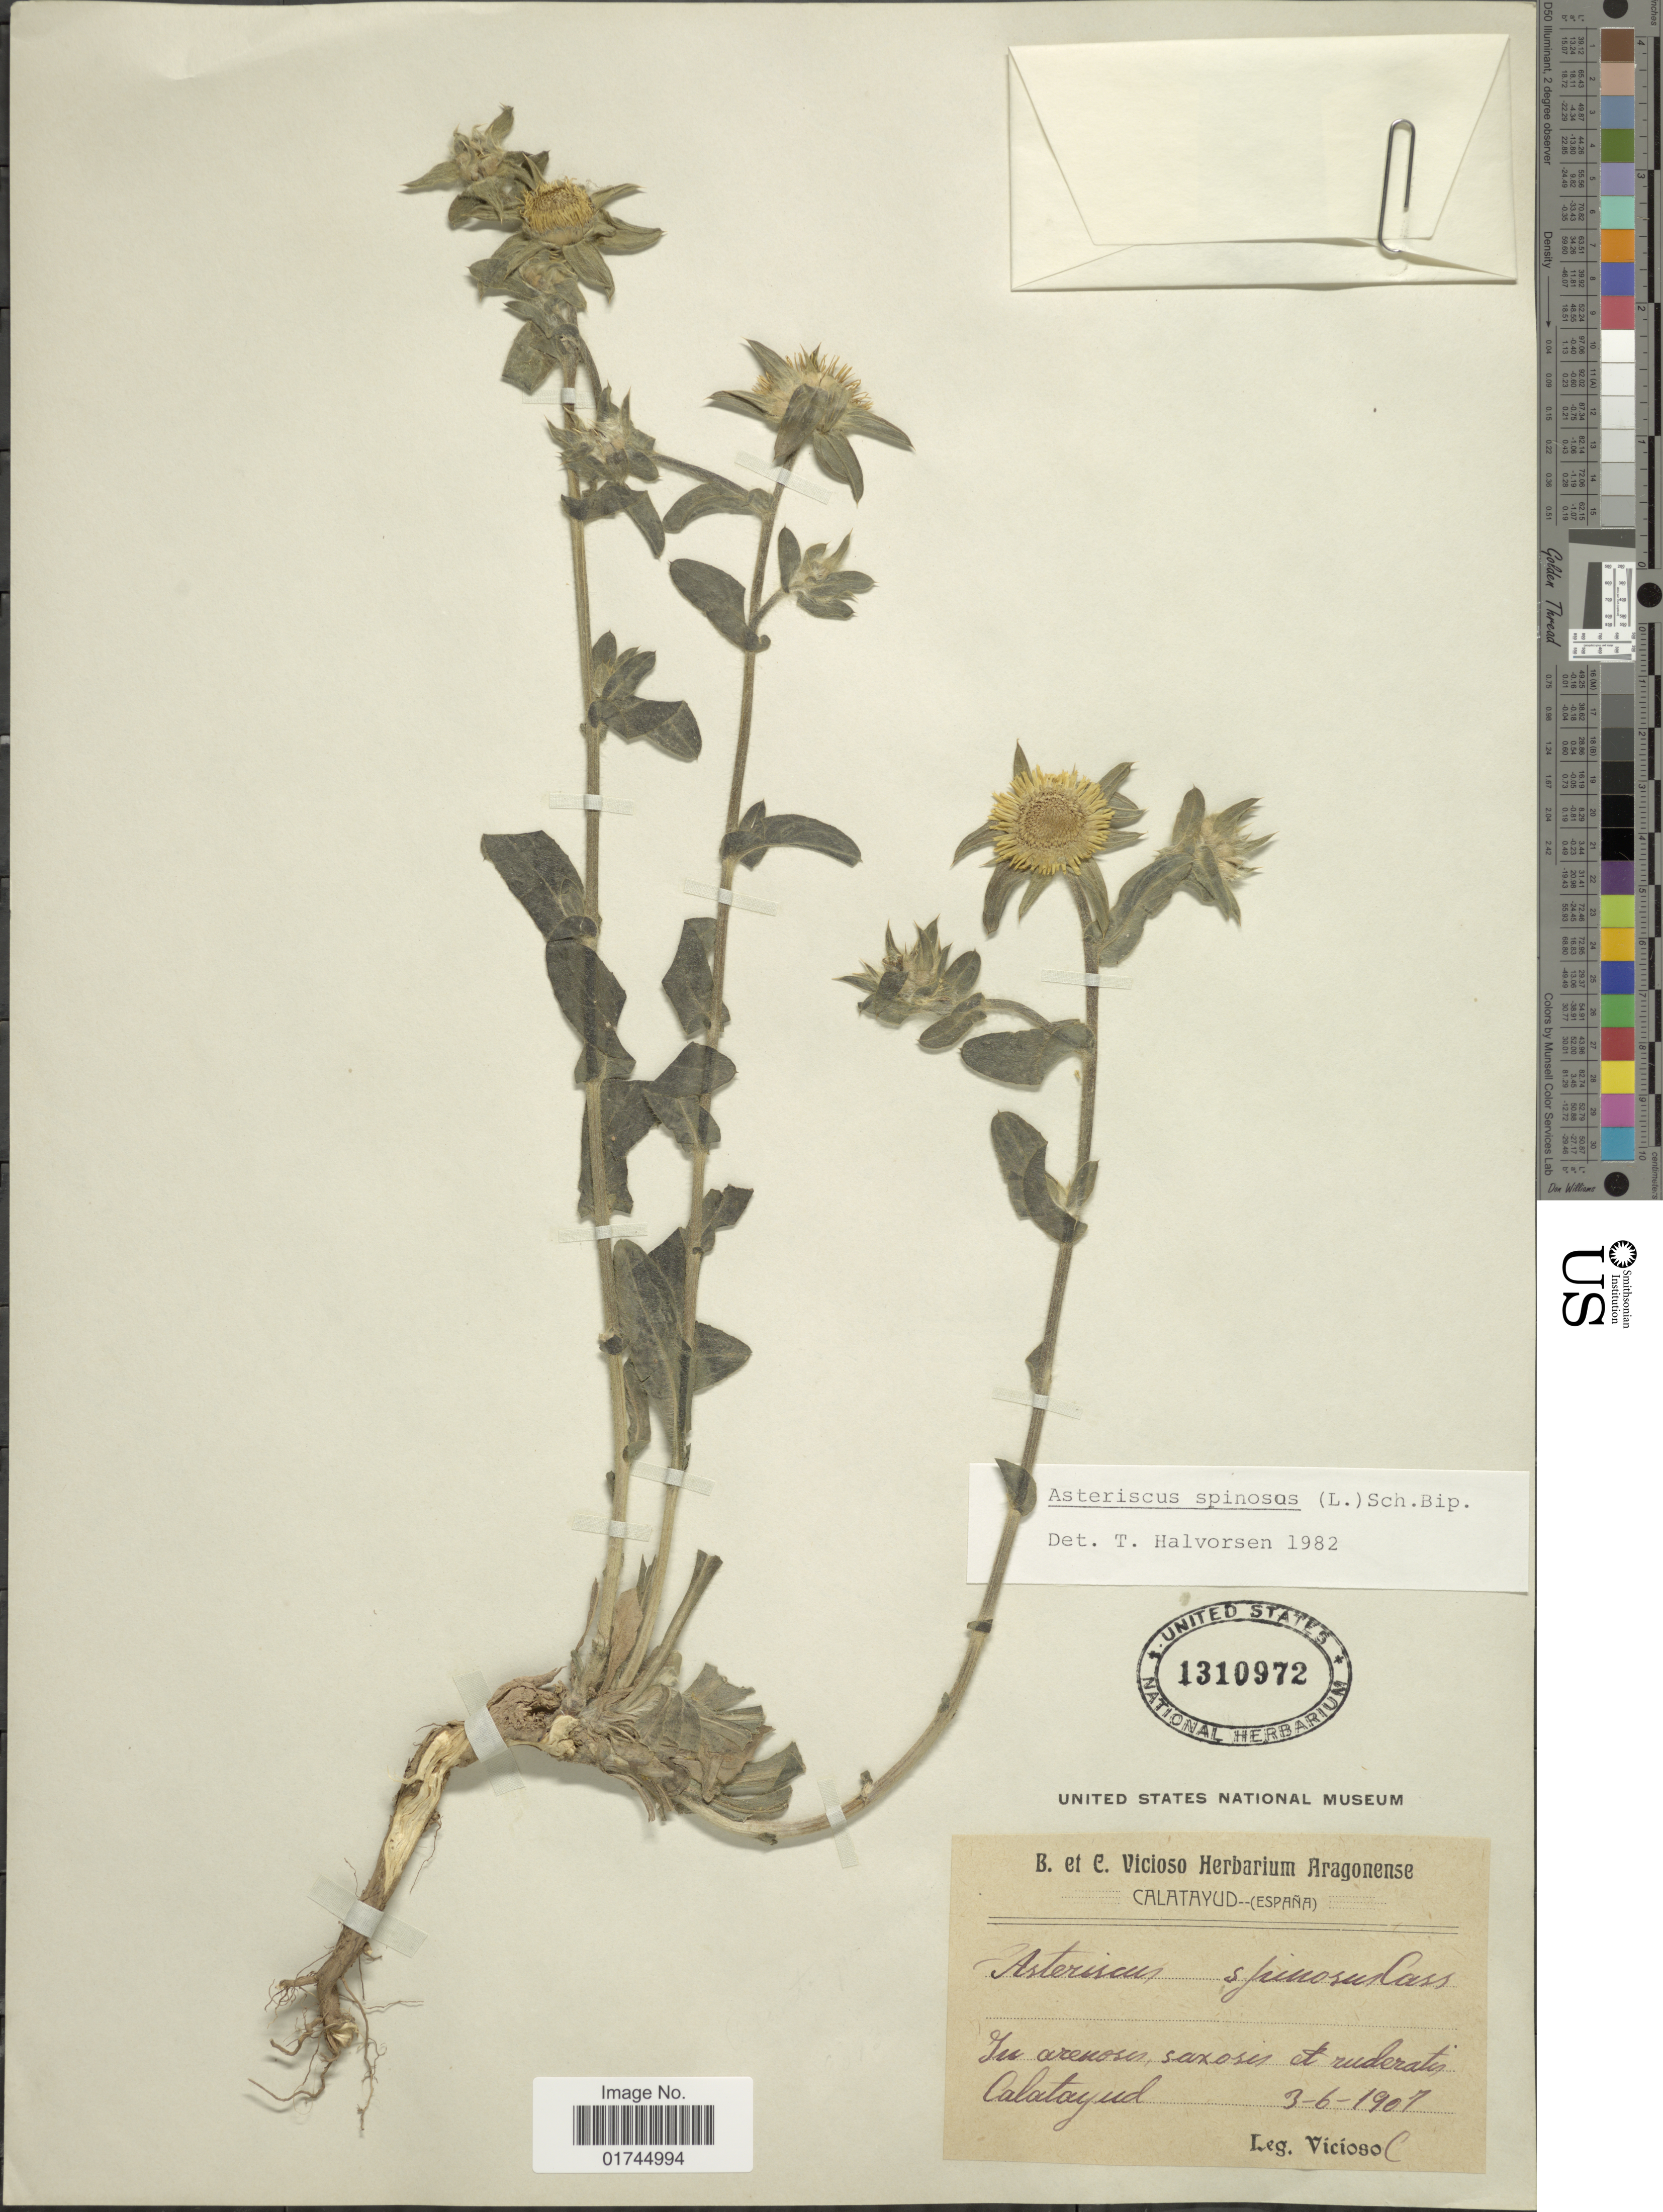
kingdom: Plantae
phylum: Tracheophyta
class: Magnoliopsida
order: Asterales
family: Asteraceae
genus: Asteriscus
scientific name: Asteriscus spinosus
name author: (L.) Sch. Bip.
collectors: Viciono, C.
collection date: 1907-06-03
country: Spain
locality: Calatayud--(España).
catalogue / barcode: US 1310972